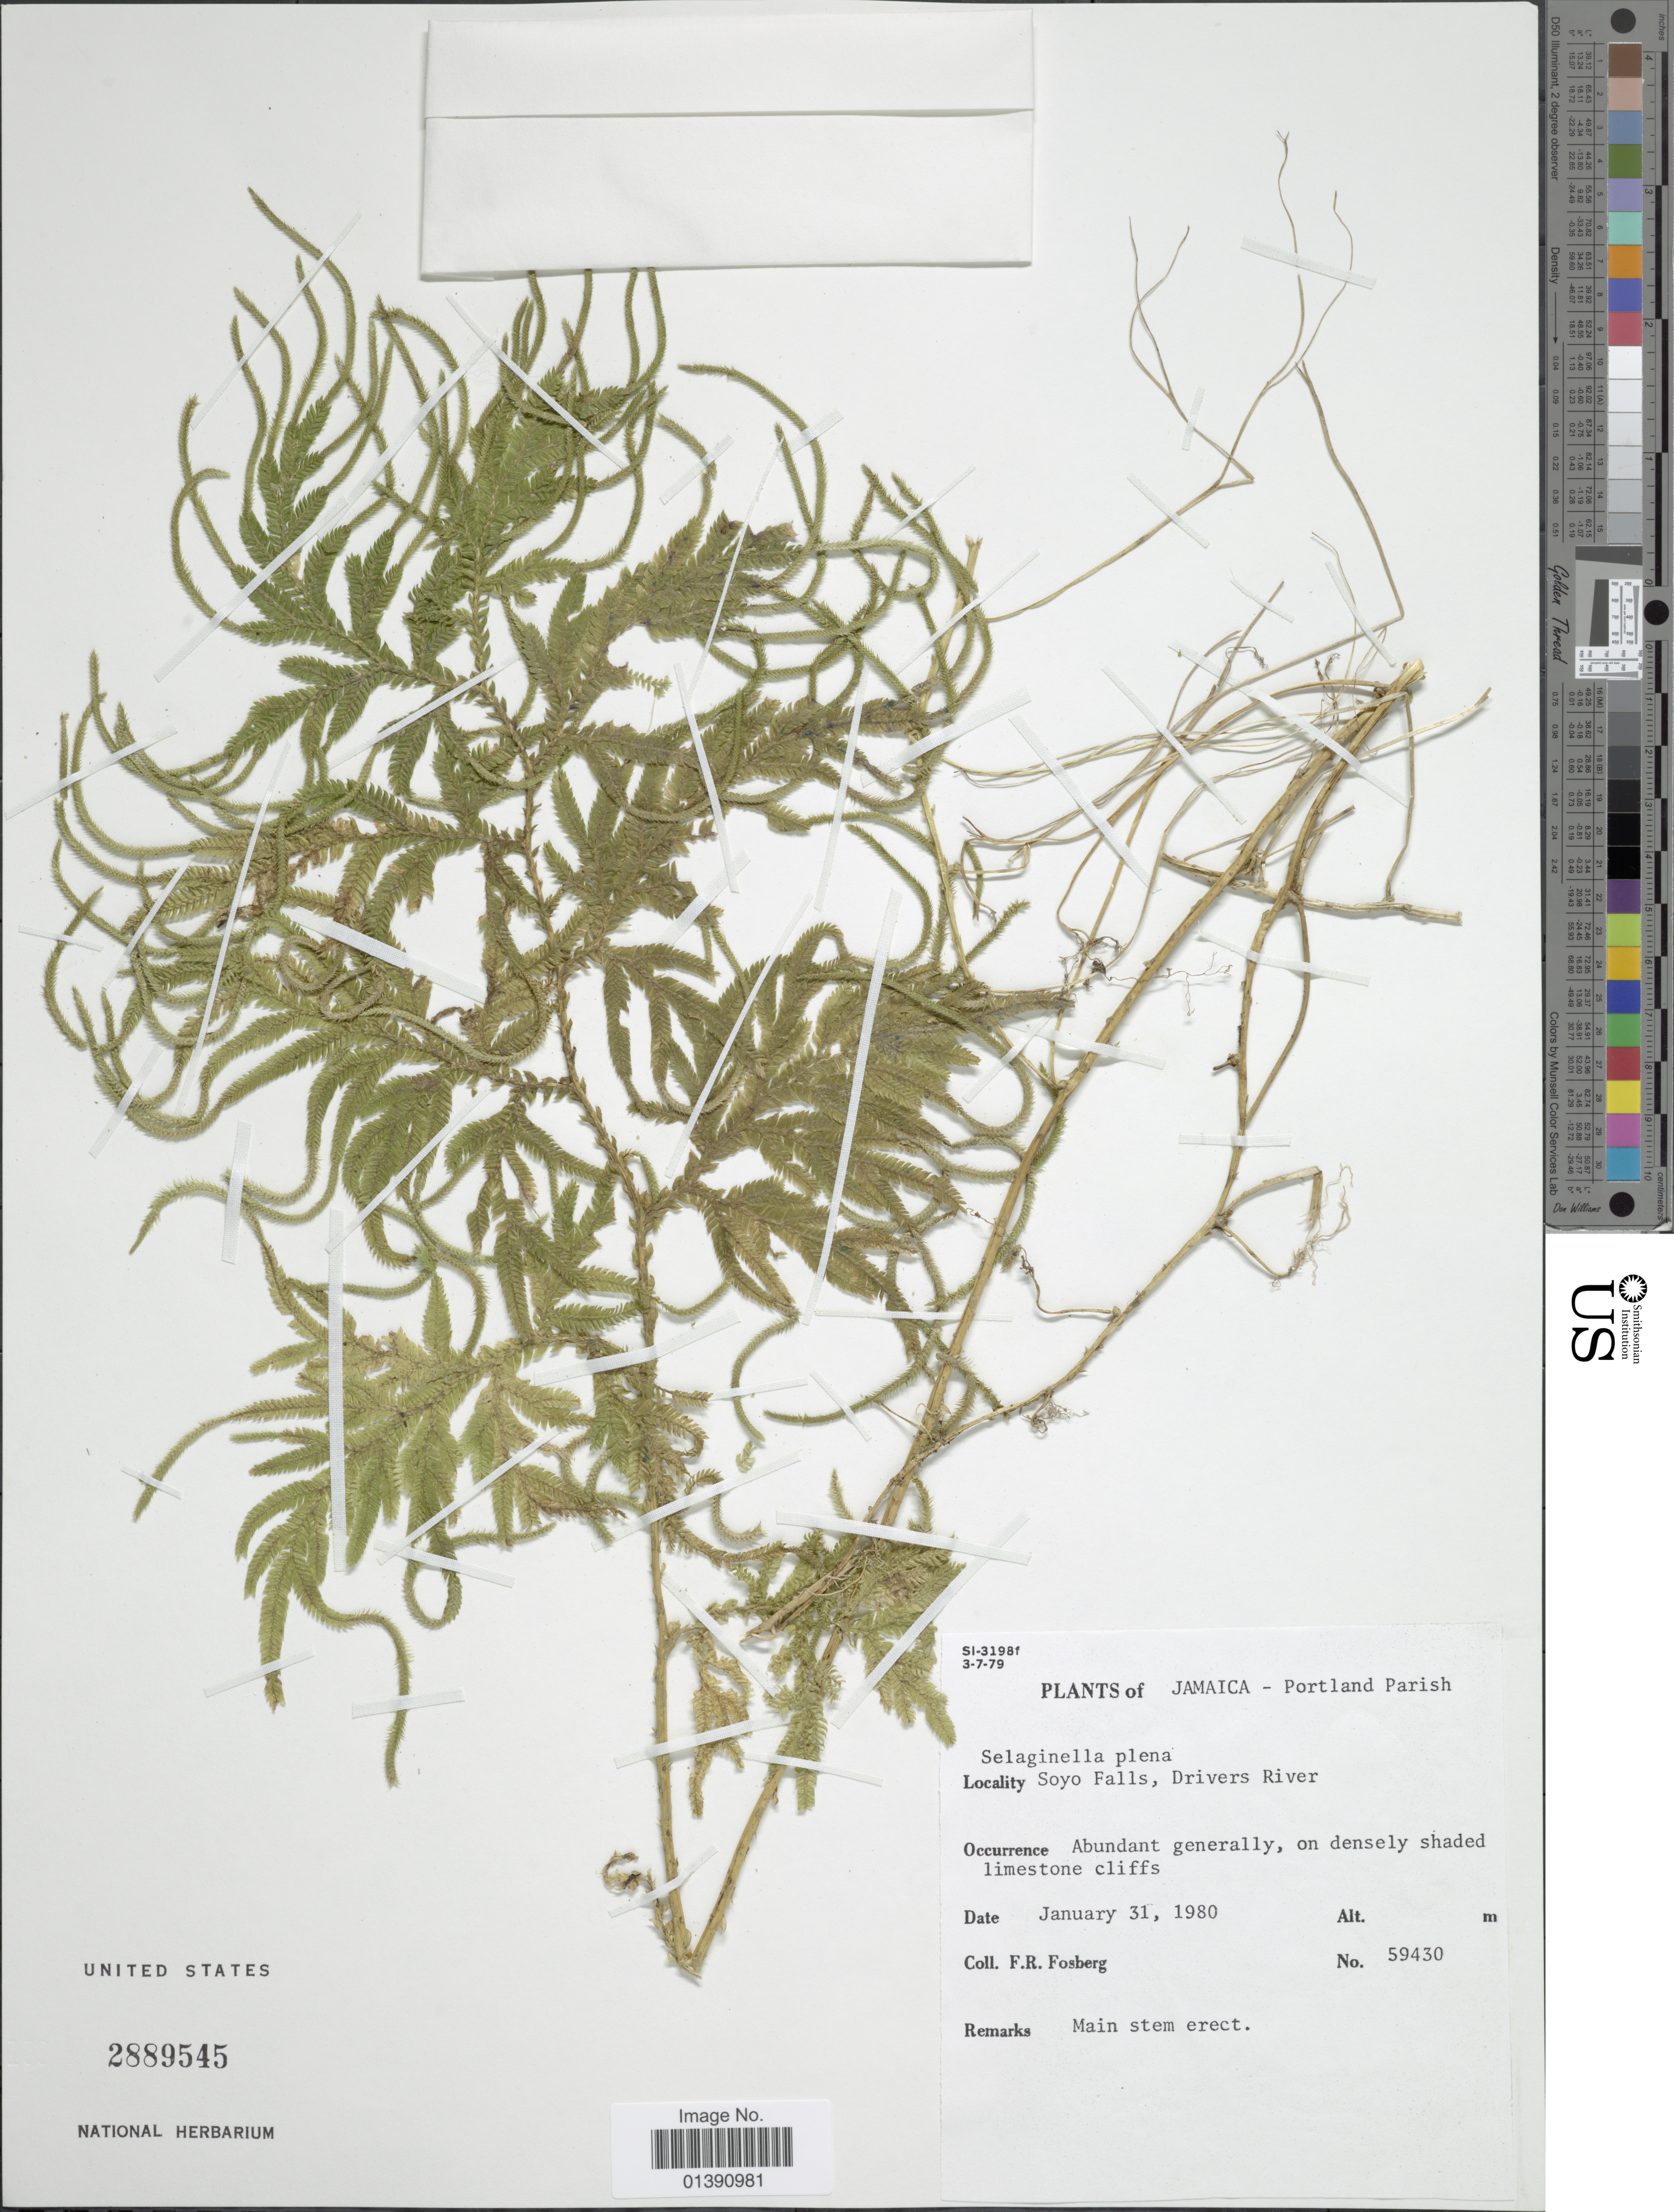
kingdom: Plantae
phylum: Tracheophyta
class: Lycopodiopsida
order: Selaginellales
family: Selaginellaceae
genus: Selaginella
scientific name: Selaginella plana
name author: (Desv. ex Poir.) Hieron.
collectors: F. R. Fosberg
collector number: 59430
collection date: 1980-01-31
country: Jamaica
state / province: Portland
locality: Soyo Falls, Drivers River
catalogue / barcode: US 2889545